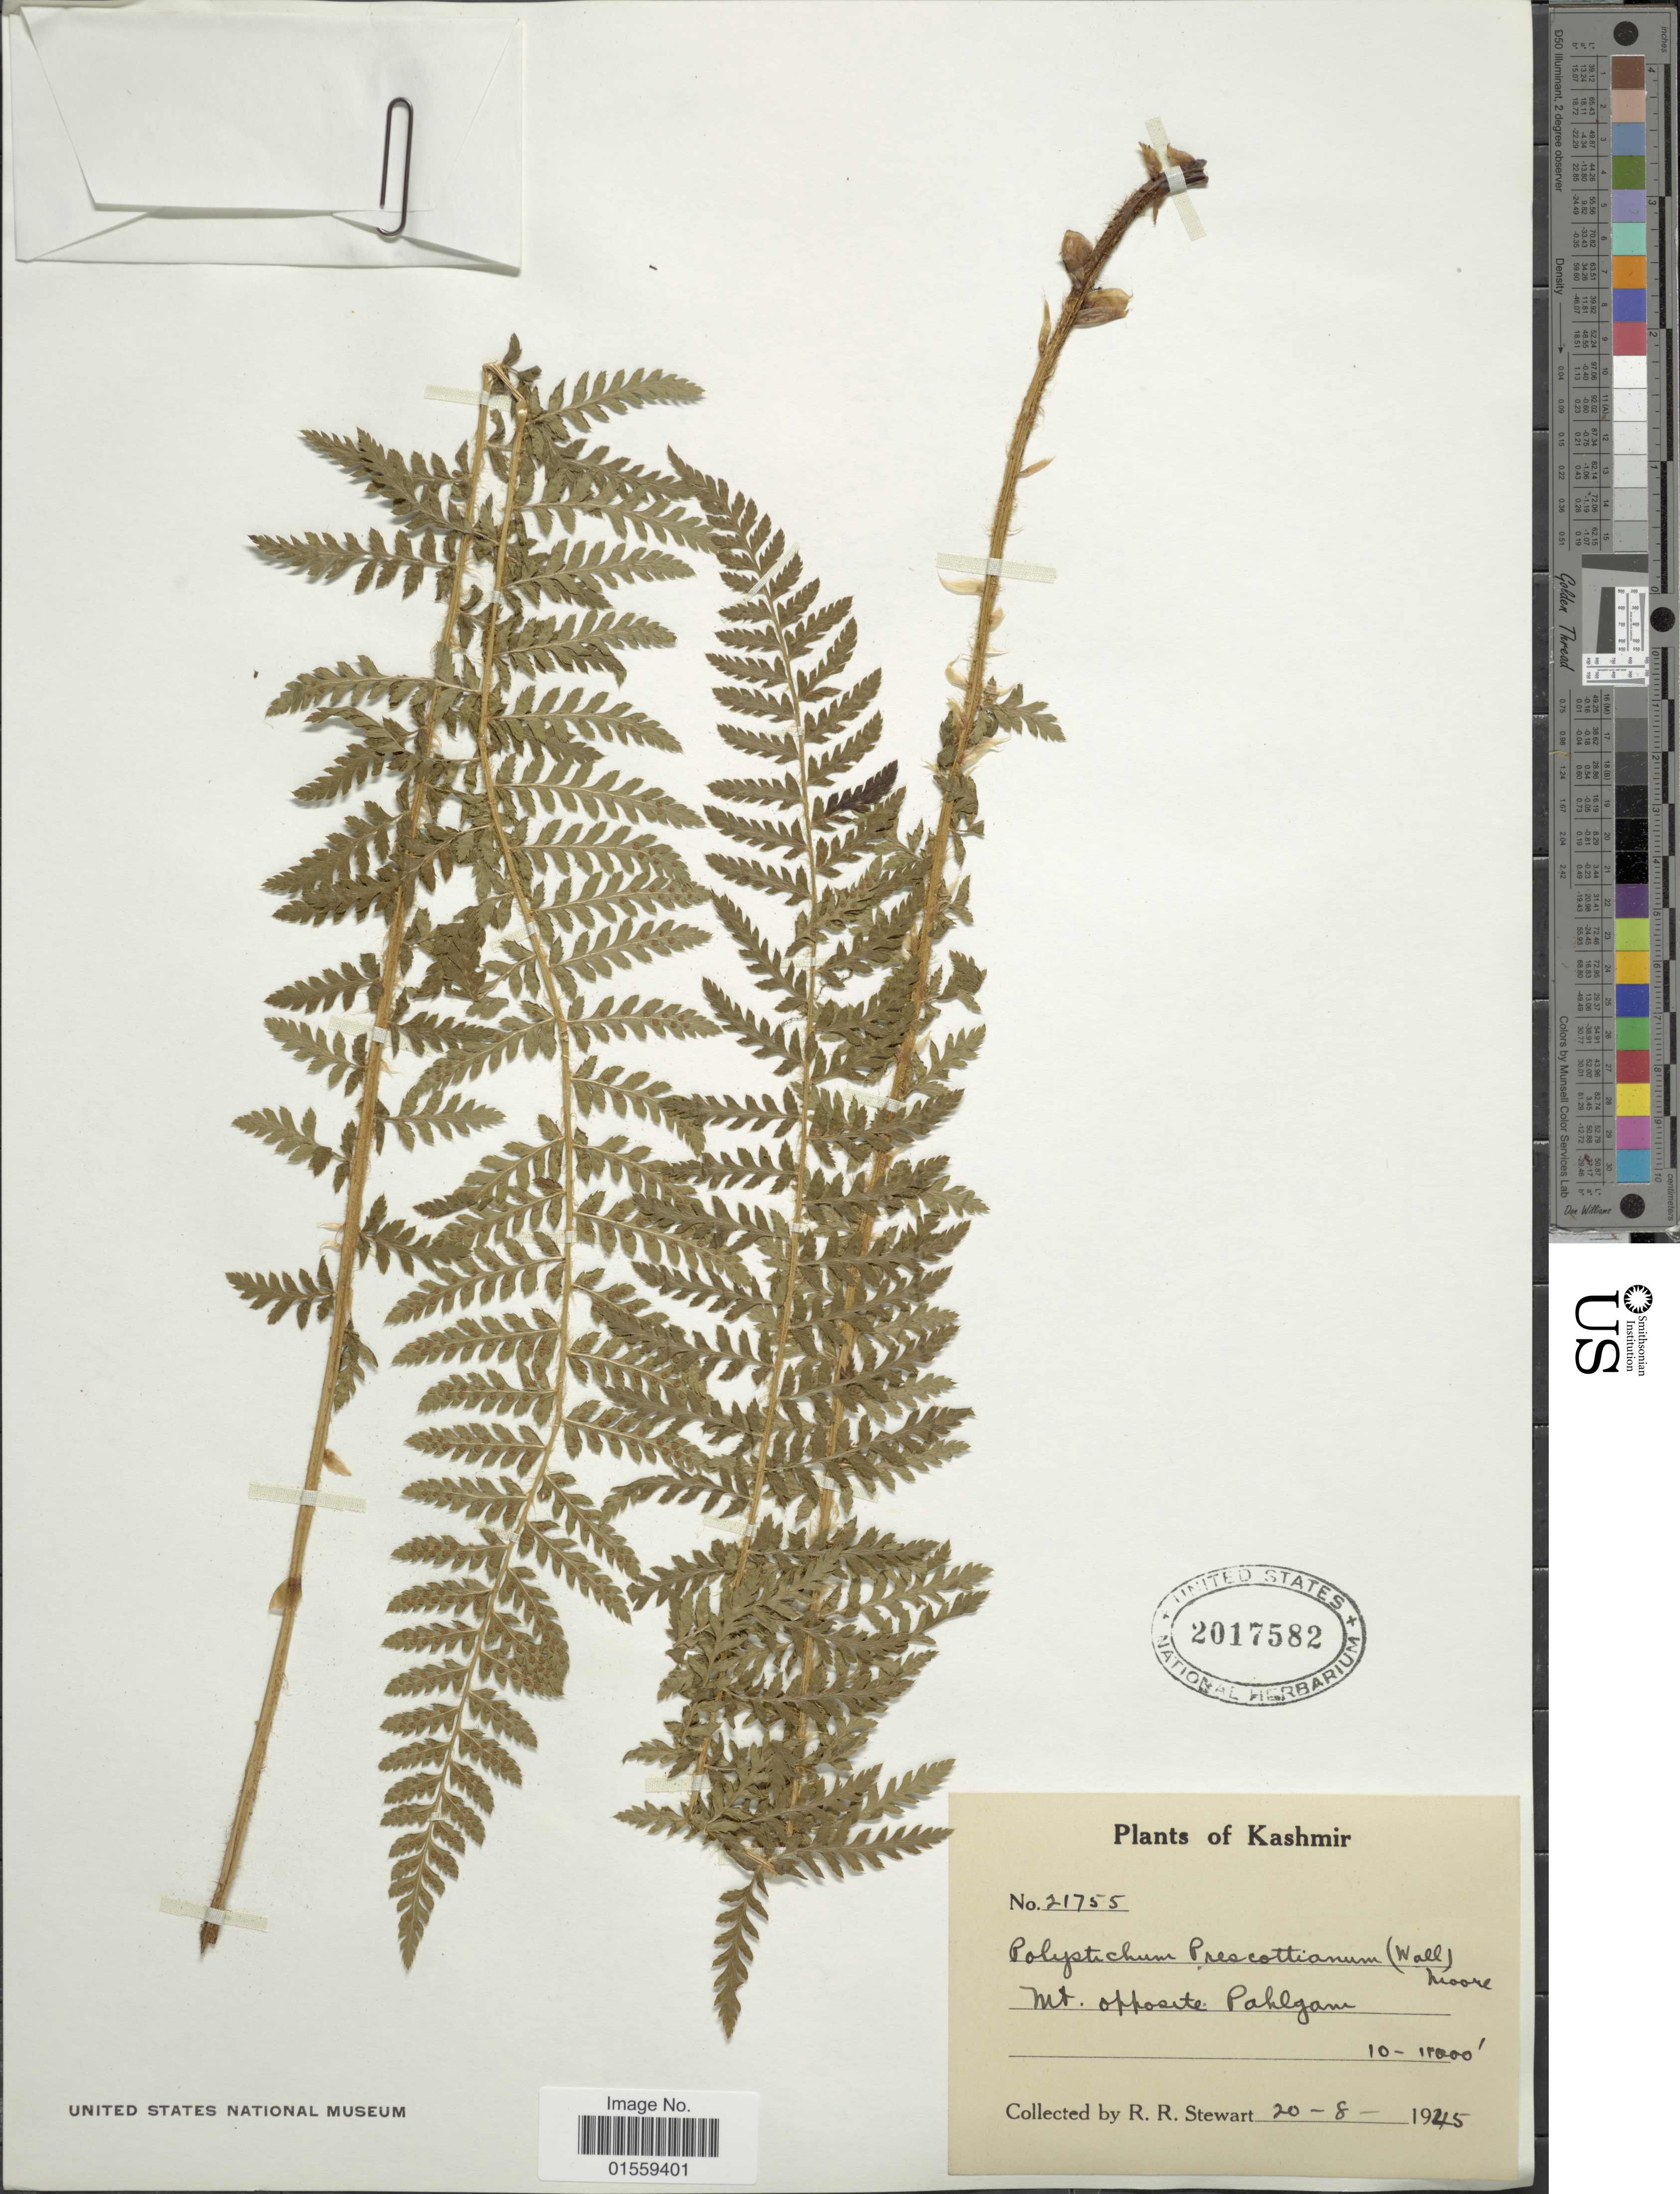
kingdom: Plantae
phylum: Tracheophyta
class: Polypodiopsida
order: Polypodiales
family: Dryopteridaceae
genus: Polystichum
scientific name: Polystichum prescottianum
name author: (Wall. ex Mett.) T. Moore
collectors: R. R. Stewart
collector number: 21755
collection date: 1945-08-20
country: India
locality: Kashmir, Mt. opposite Pahlgam.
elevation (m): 3048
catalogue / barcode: US 2017582